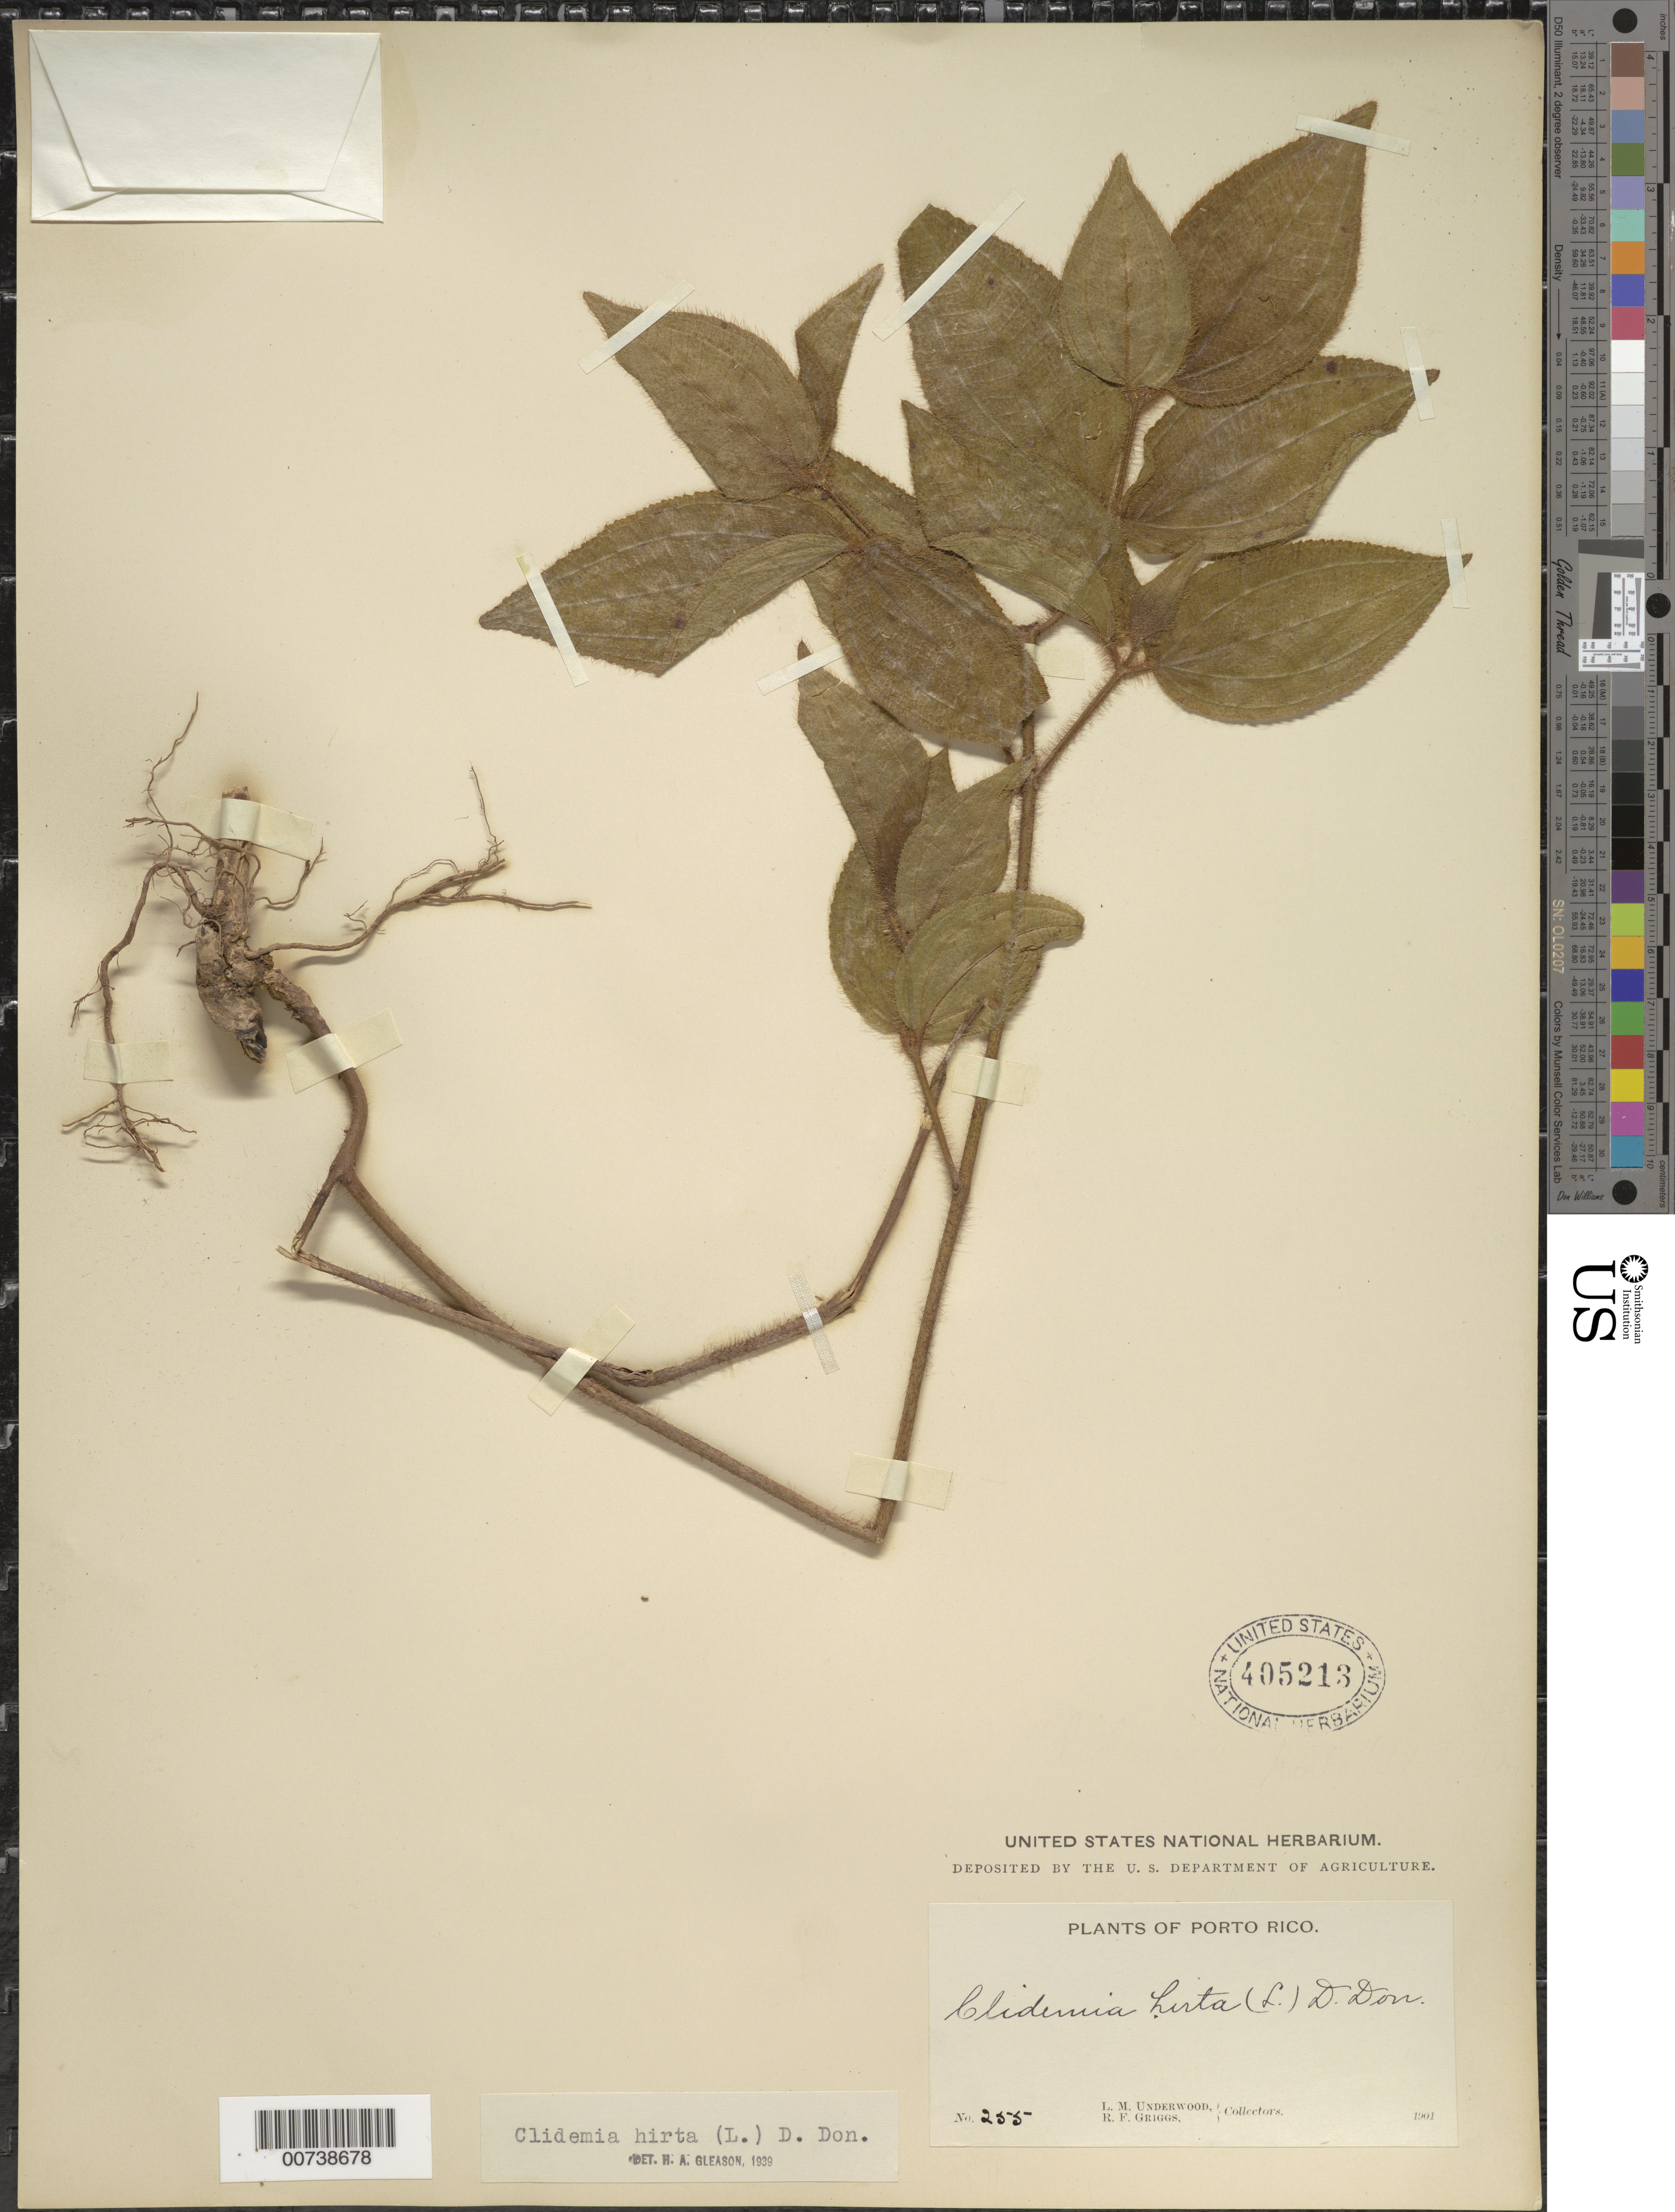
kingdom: Plantae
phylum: Tracheophyta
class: Magnoliopsida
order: Myrtales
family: Melastomataceae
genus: Clidemia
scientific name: Clidemia hirta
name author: (L.) D. Don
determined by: Gleason, H. A.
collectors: L. M. Underwood & R. F. Griggs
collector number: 255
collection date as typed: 1901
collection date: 1901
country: Puerto Rico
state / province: San Juan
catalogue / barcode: US 405213